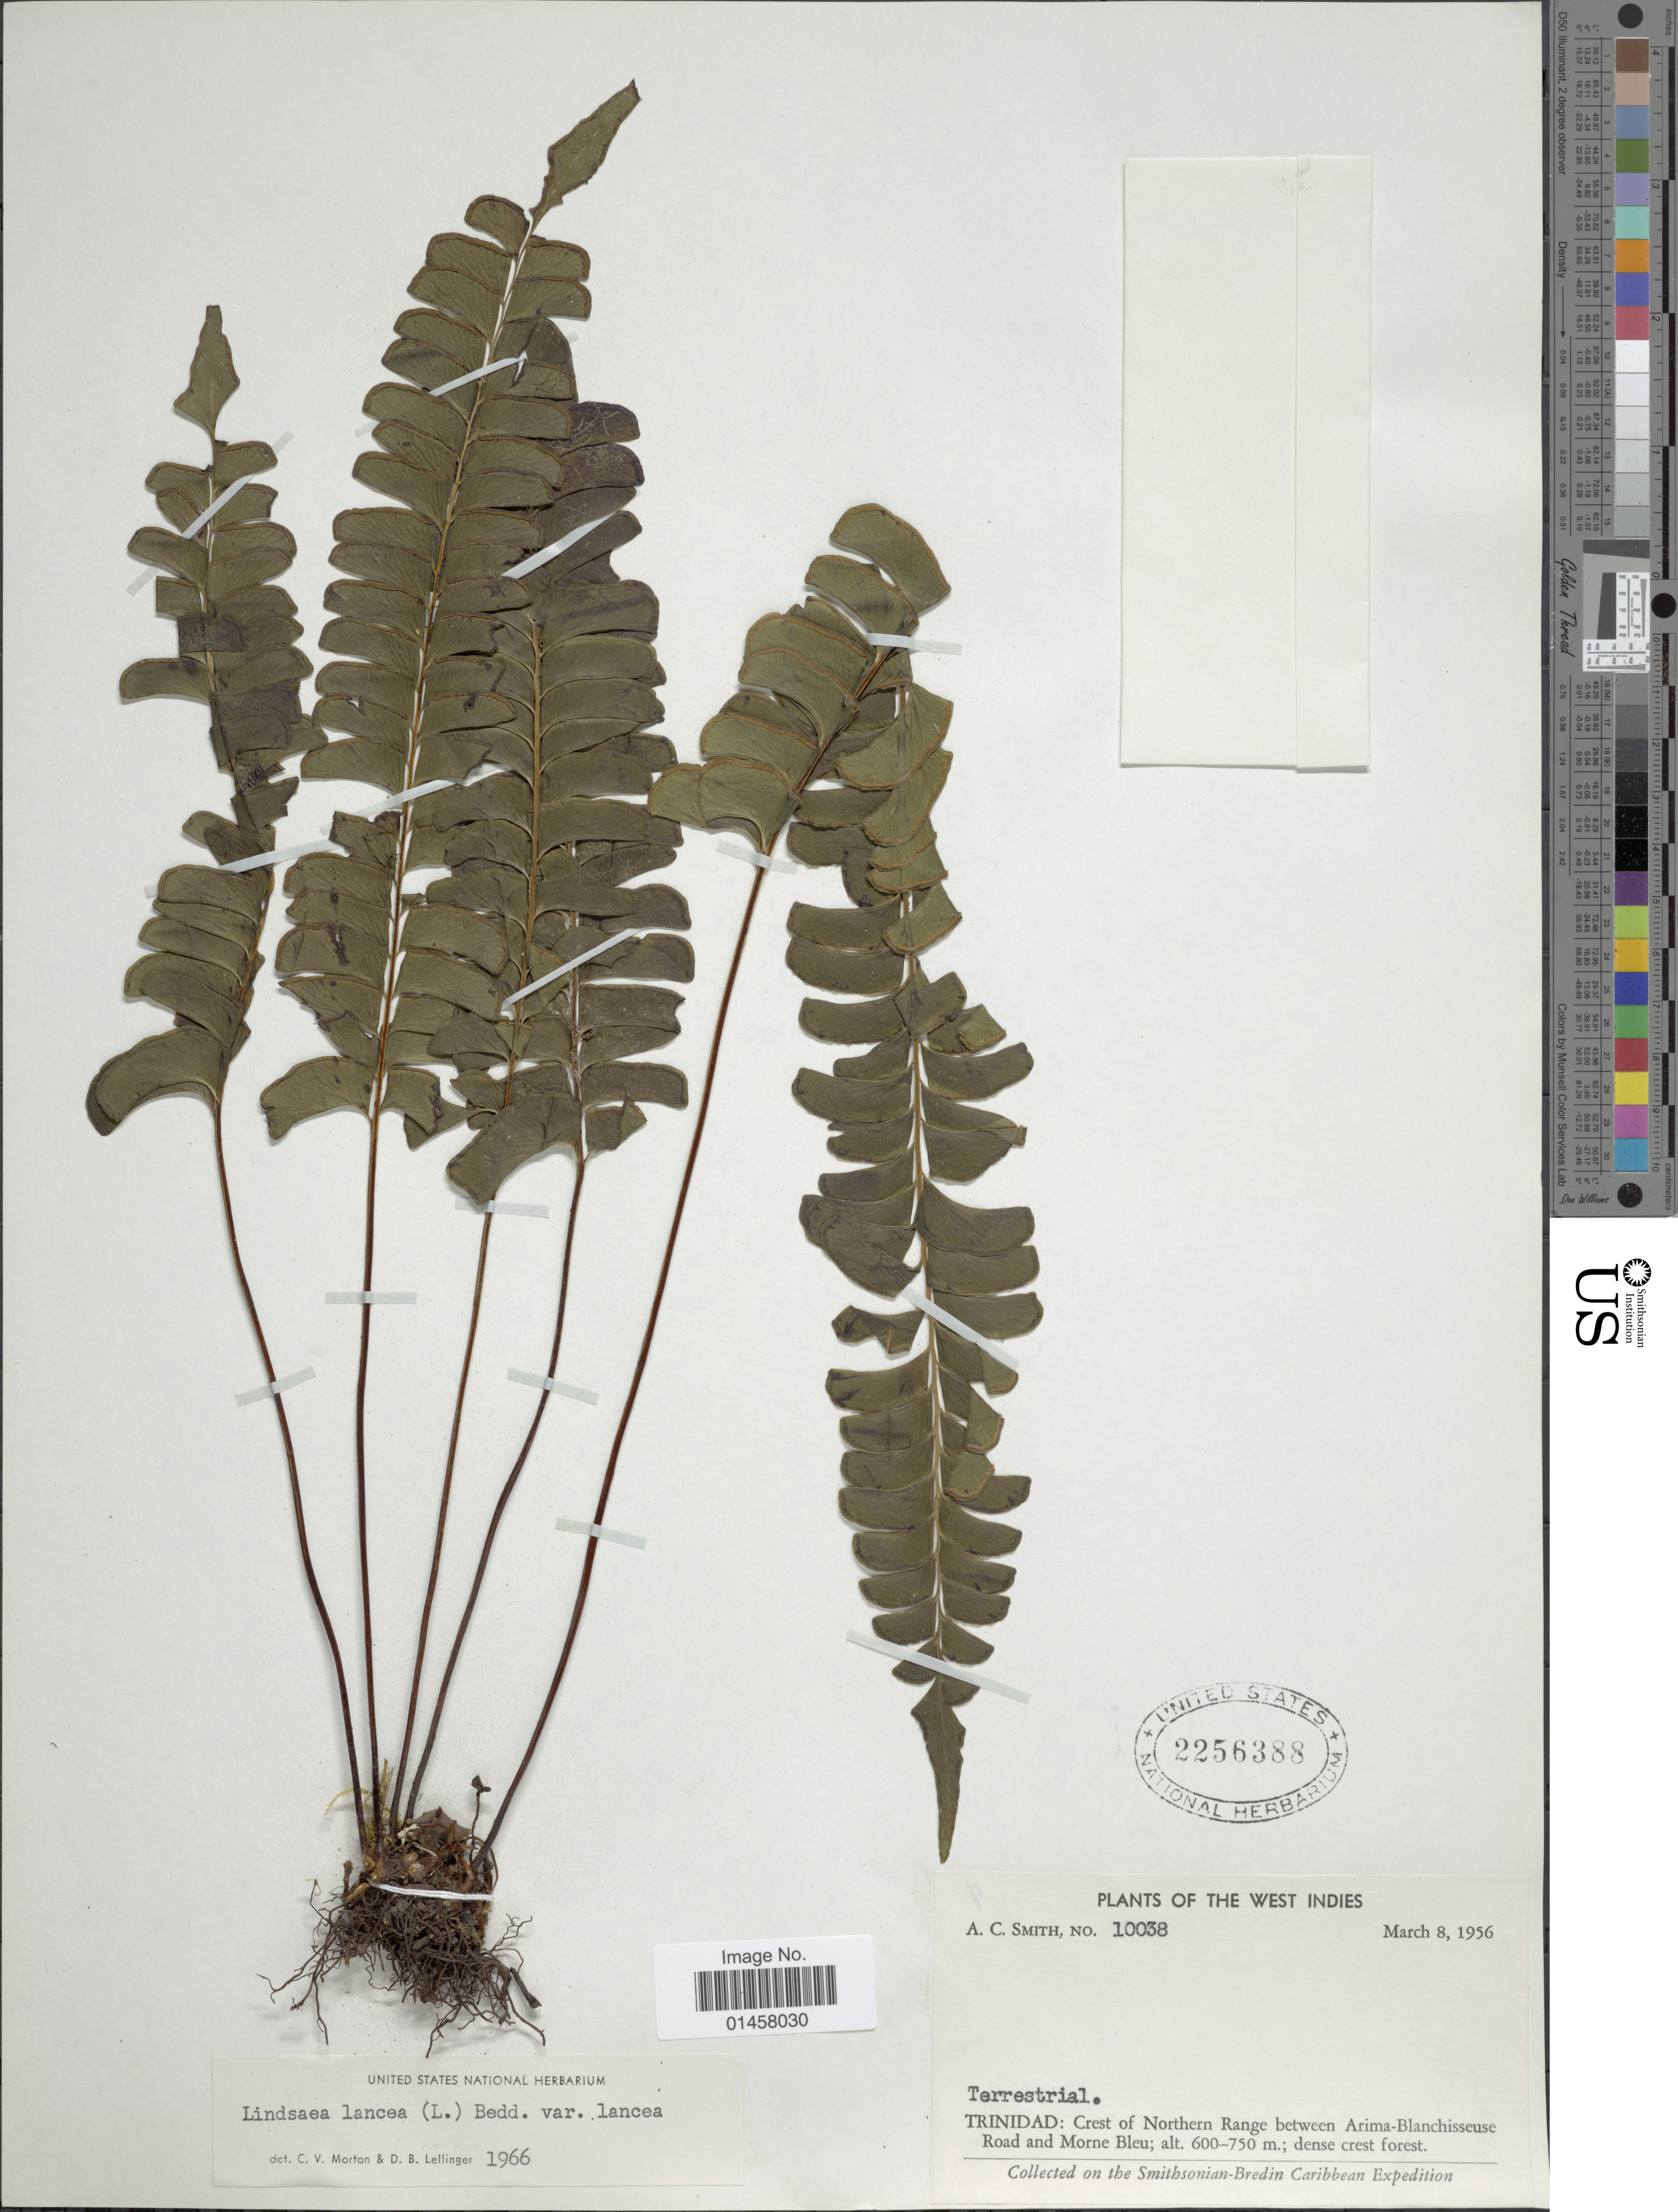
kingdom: Plantae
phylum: Tracheophyta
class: Polypodiopsida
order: Polypodiales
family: Lindsaeaceae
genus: Lindsaea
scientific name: Lindsaea lancea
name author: (L.) Bedd.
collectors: A. C. Smith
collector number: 10038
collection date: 1956-03-08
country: Trinidad and Tobago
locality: Trinidad: Crest of Northern Range between Arima-Blanchisseuse Road and Morne Bleu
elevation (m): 600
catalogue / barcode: US 2256388